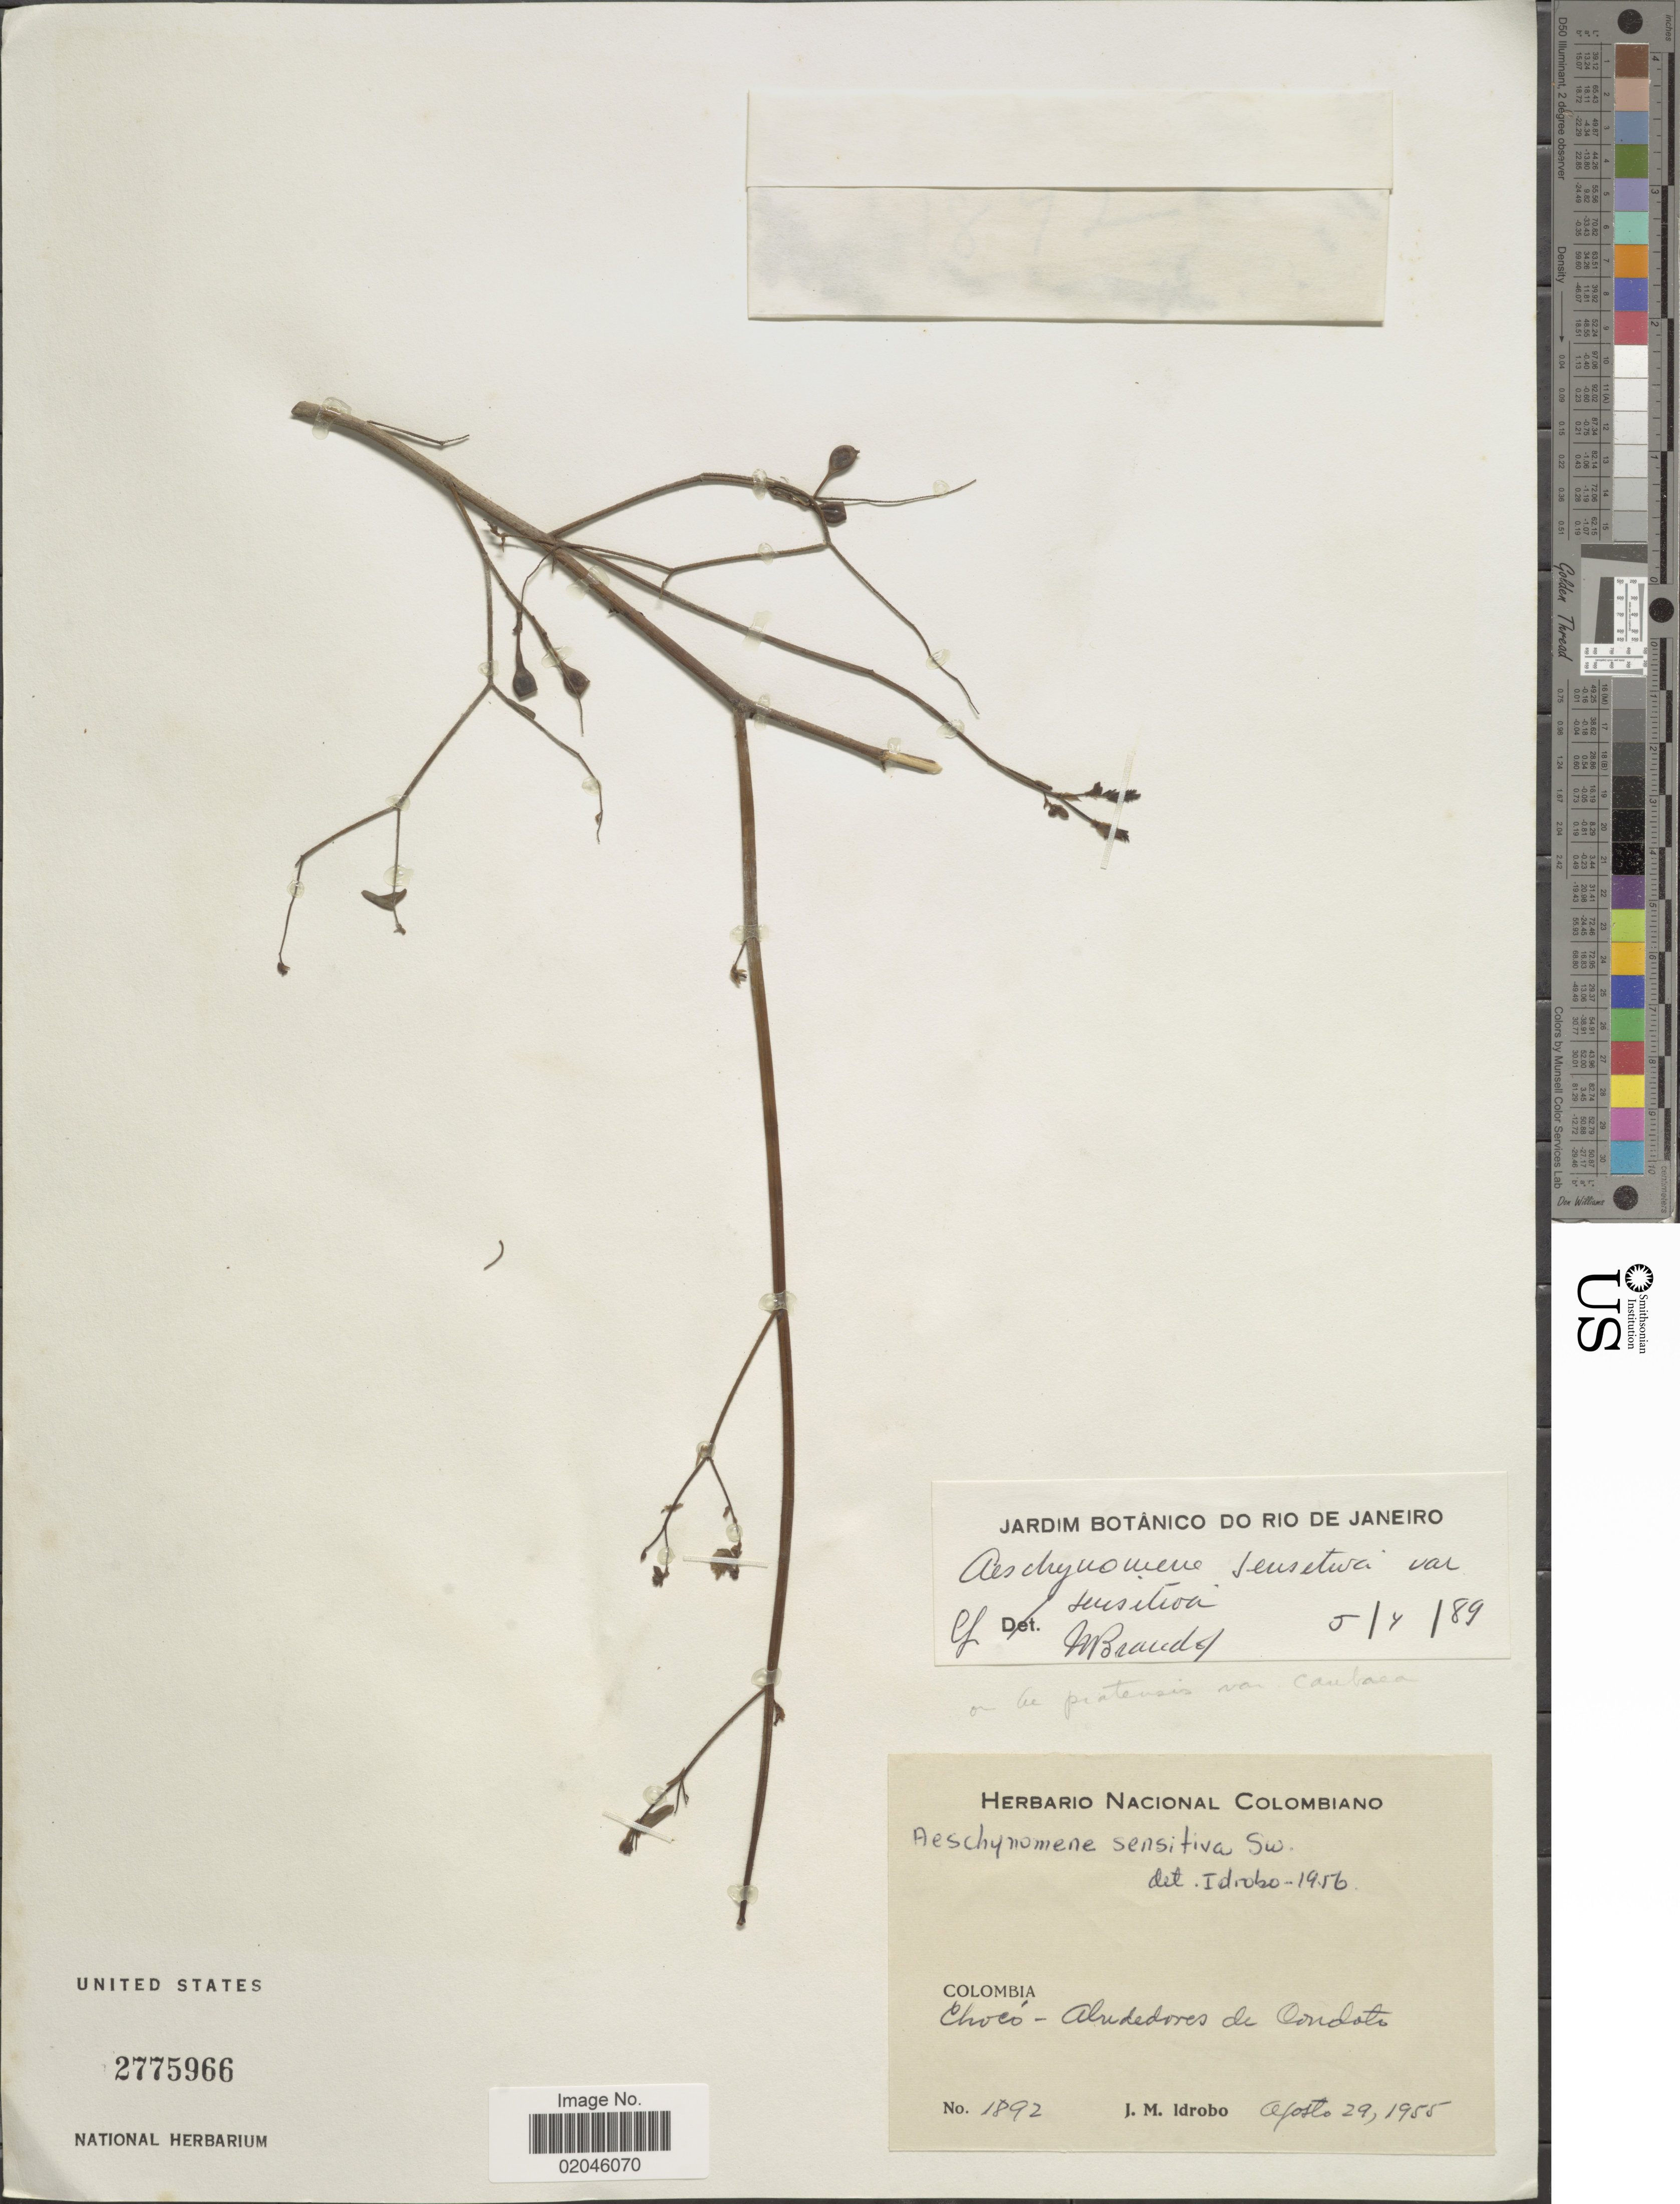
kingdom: Plantae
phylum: Tracheophyta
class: Magnoliopsida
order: Fabales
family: Fabaceae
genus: Aeschynomene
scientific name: Aeschynomene sensitiva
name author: Sw.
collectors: J. M. Idrobo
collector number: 1892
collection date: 1955-08-29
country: Colombia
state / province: Chocó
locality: Alrededores de Condoto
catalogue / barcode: US 2775966